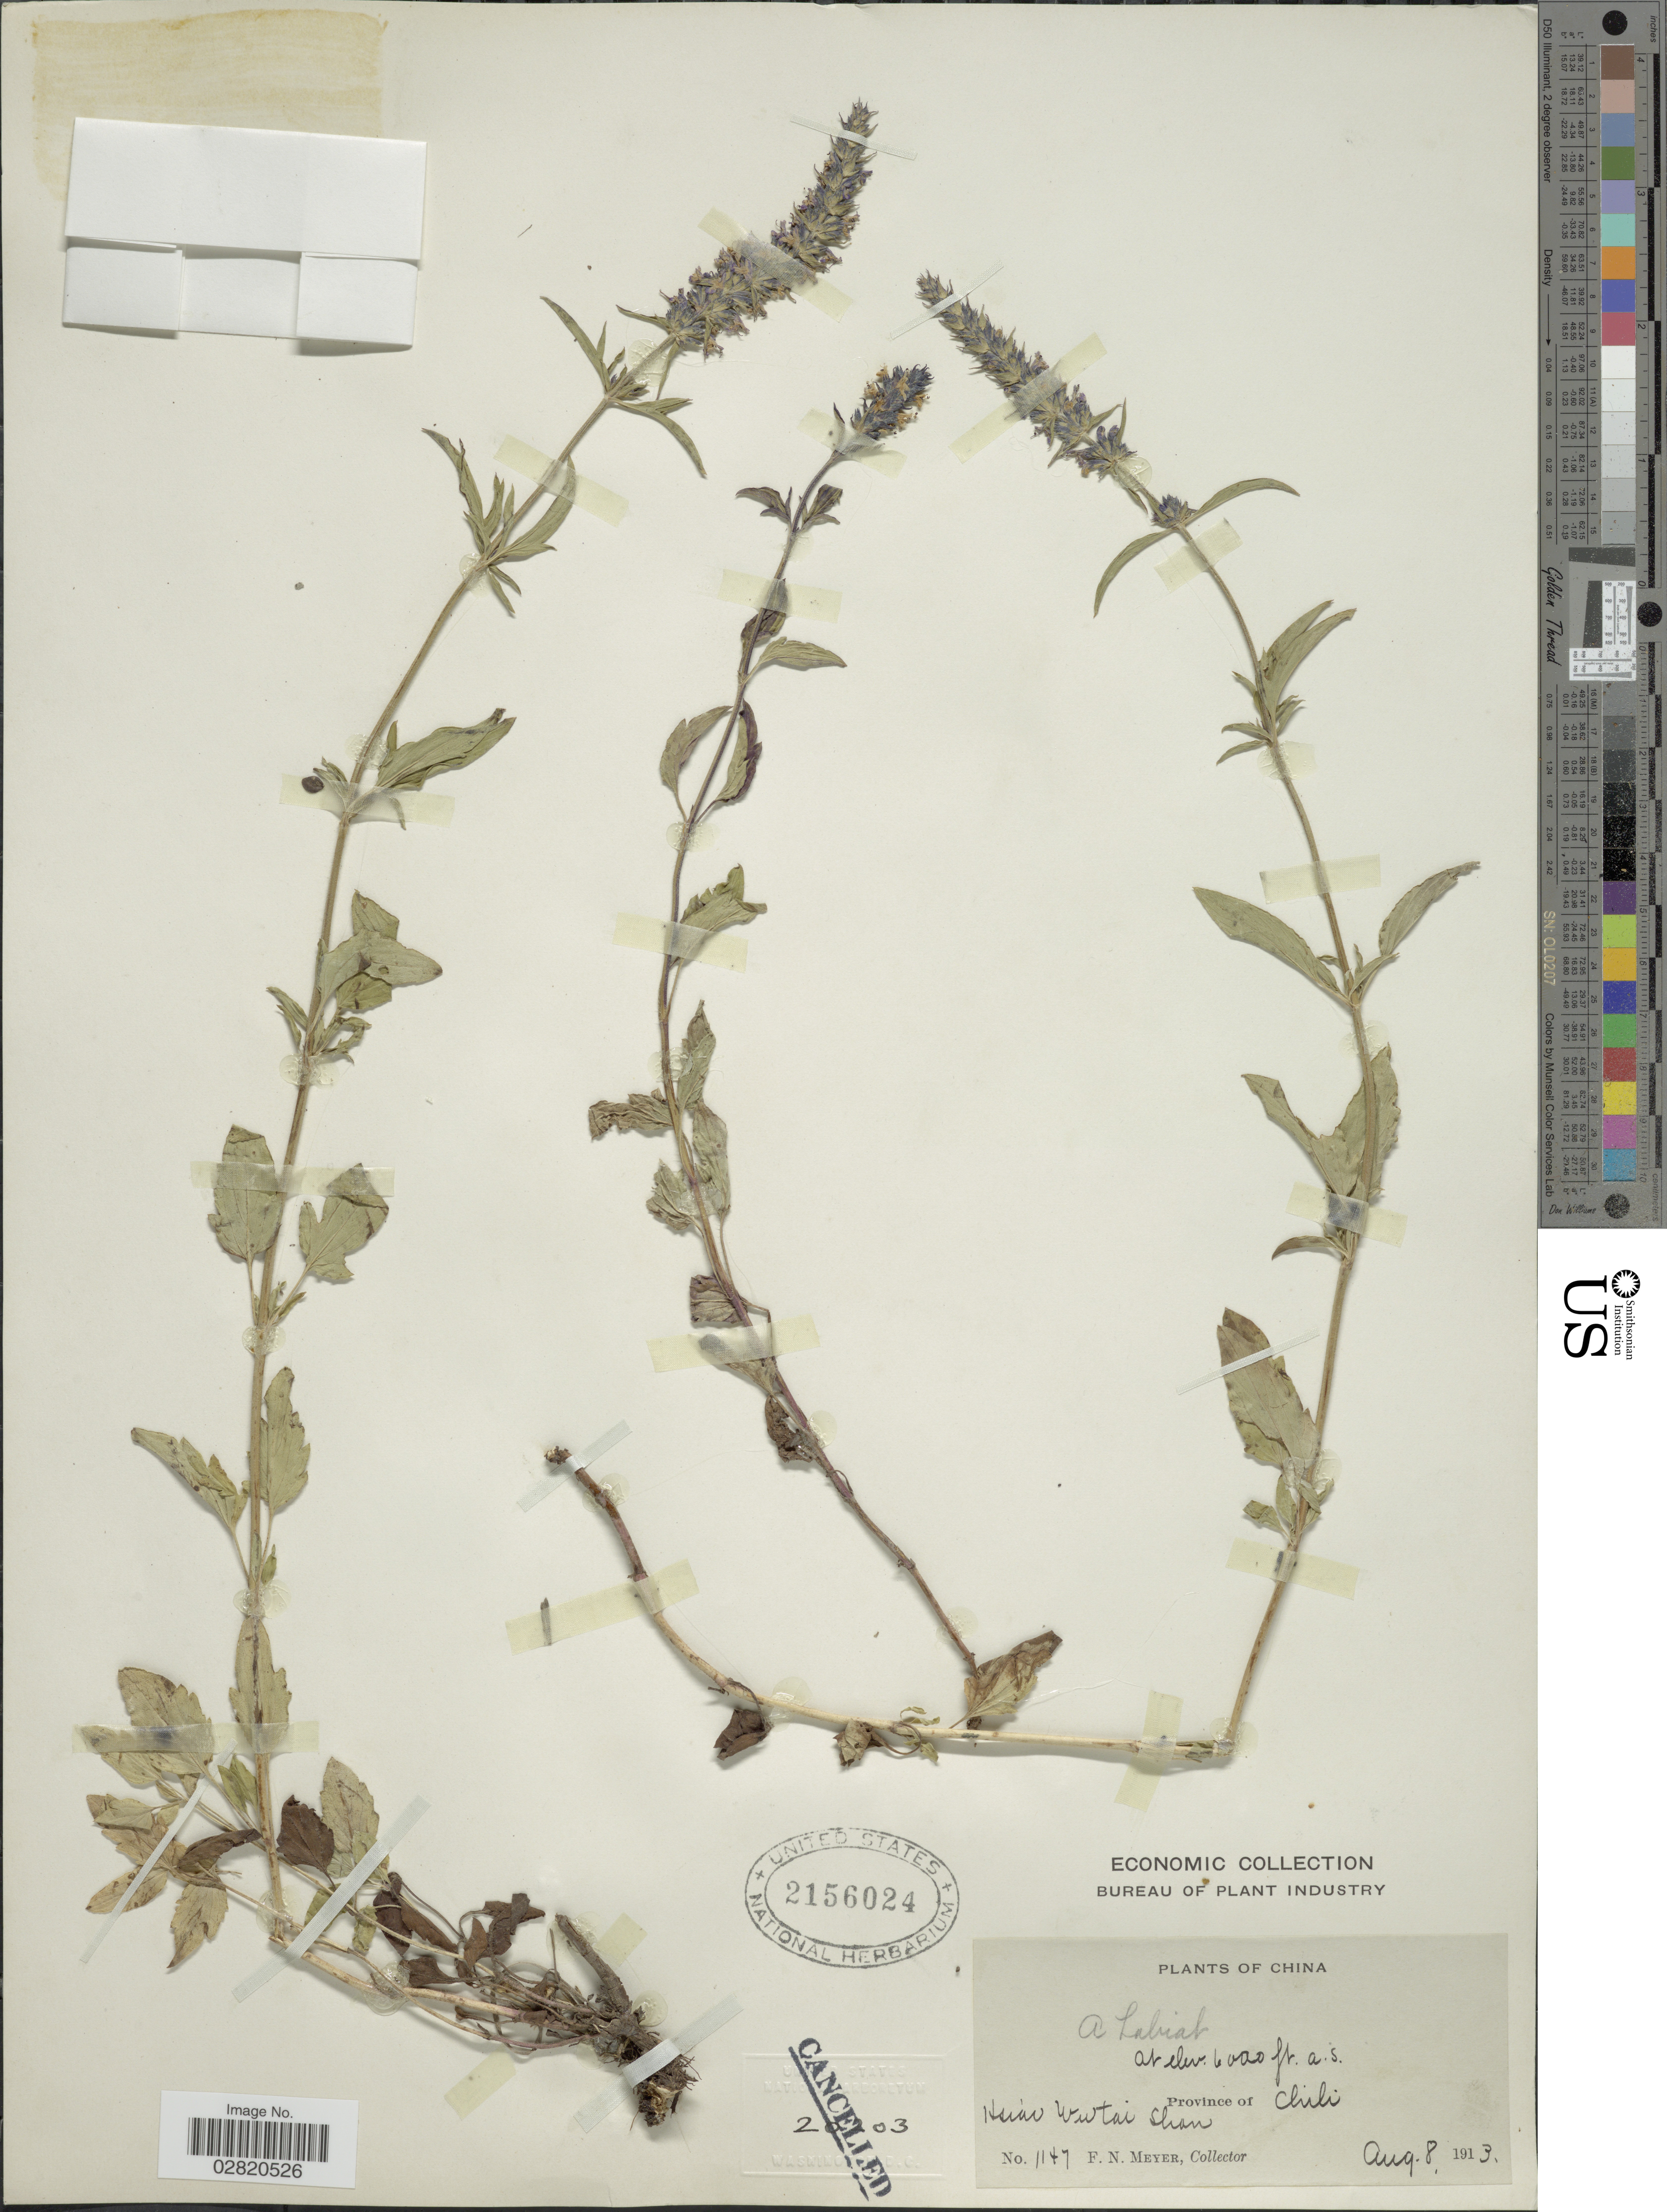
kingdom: Plantae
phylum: Tracheophyta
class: Magnoliopsida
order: Lamiales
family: Lamiaceae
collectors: F. N. Meyer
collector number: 1147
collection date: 1913-08-08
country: China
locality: Province of Chili. Hsia Wu tai shan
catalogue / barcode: US 2156024